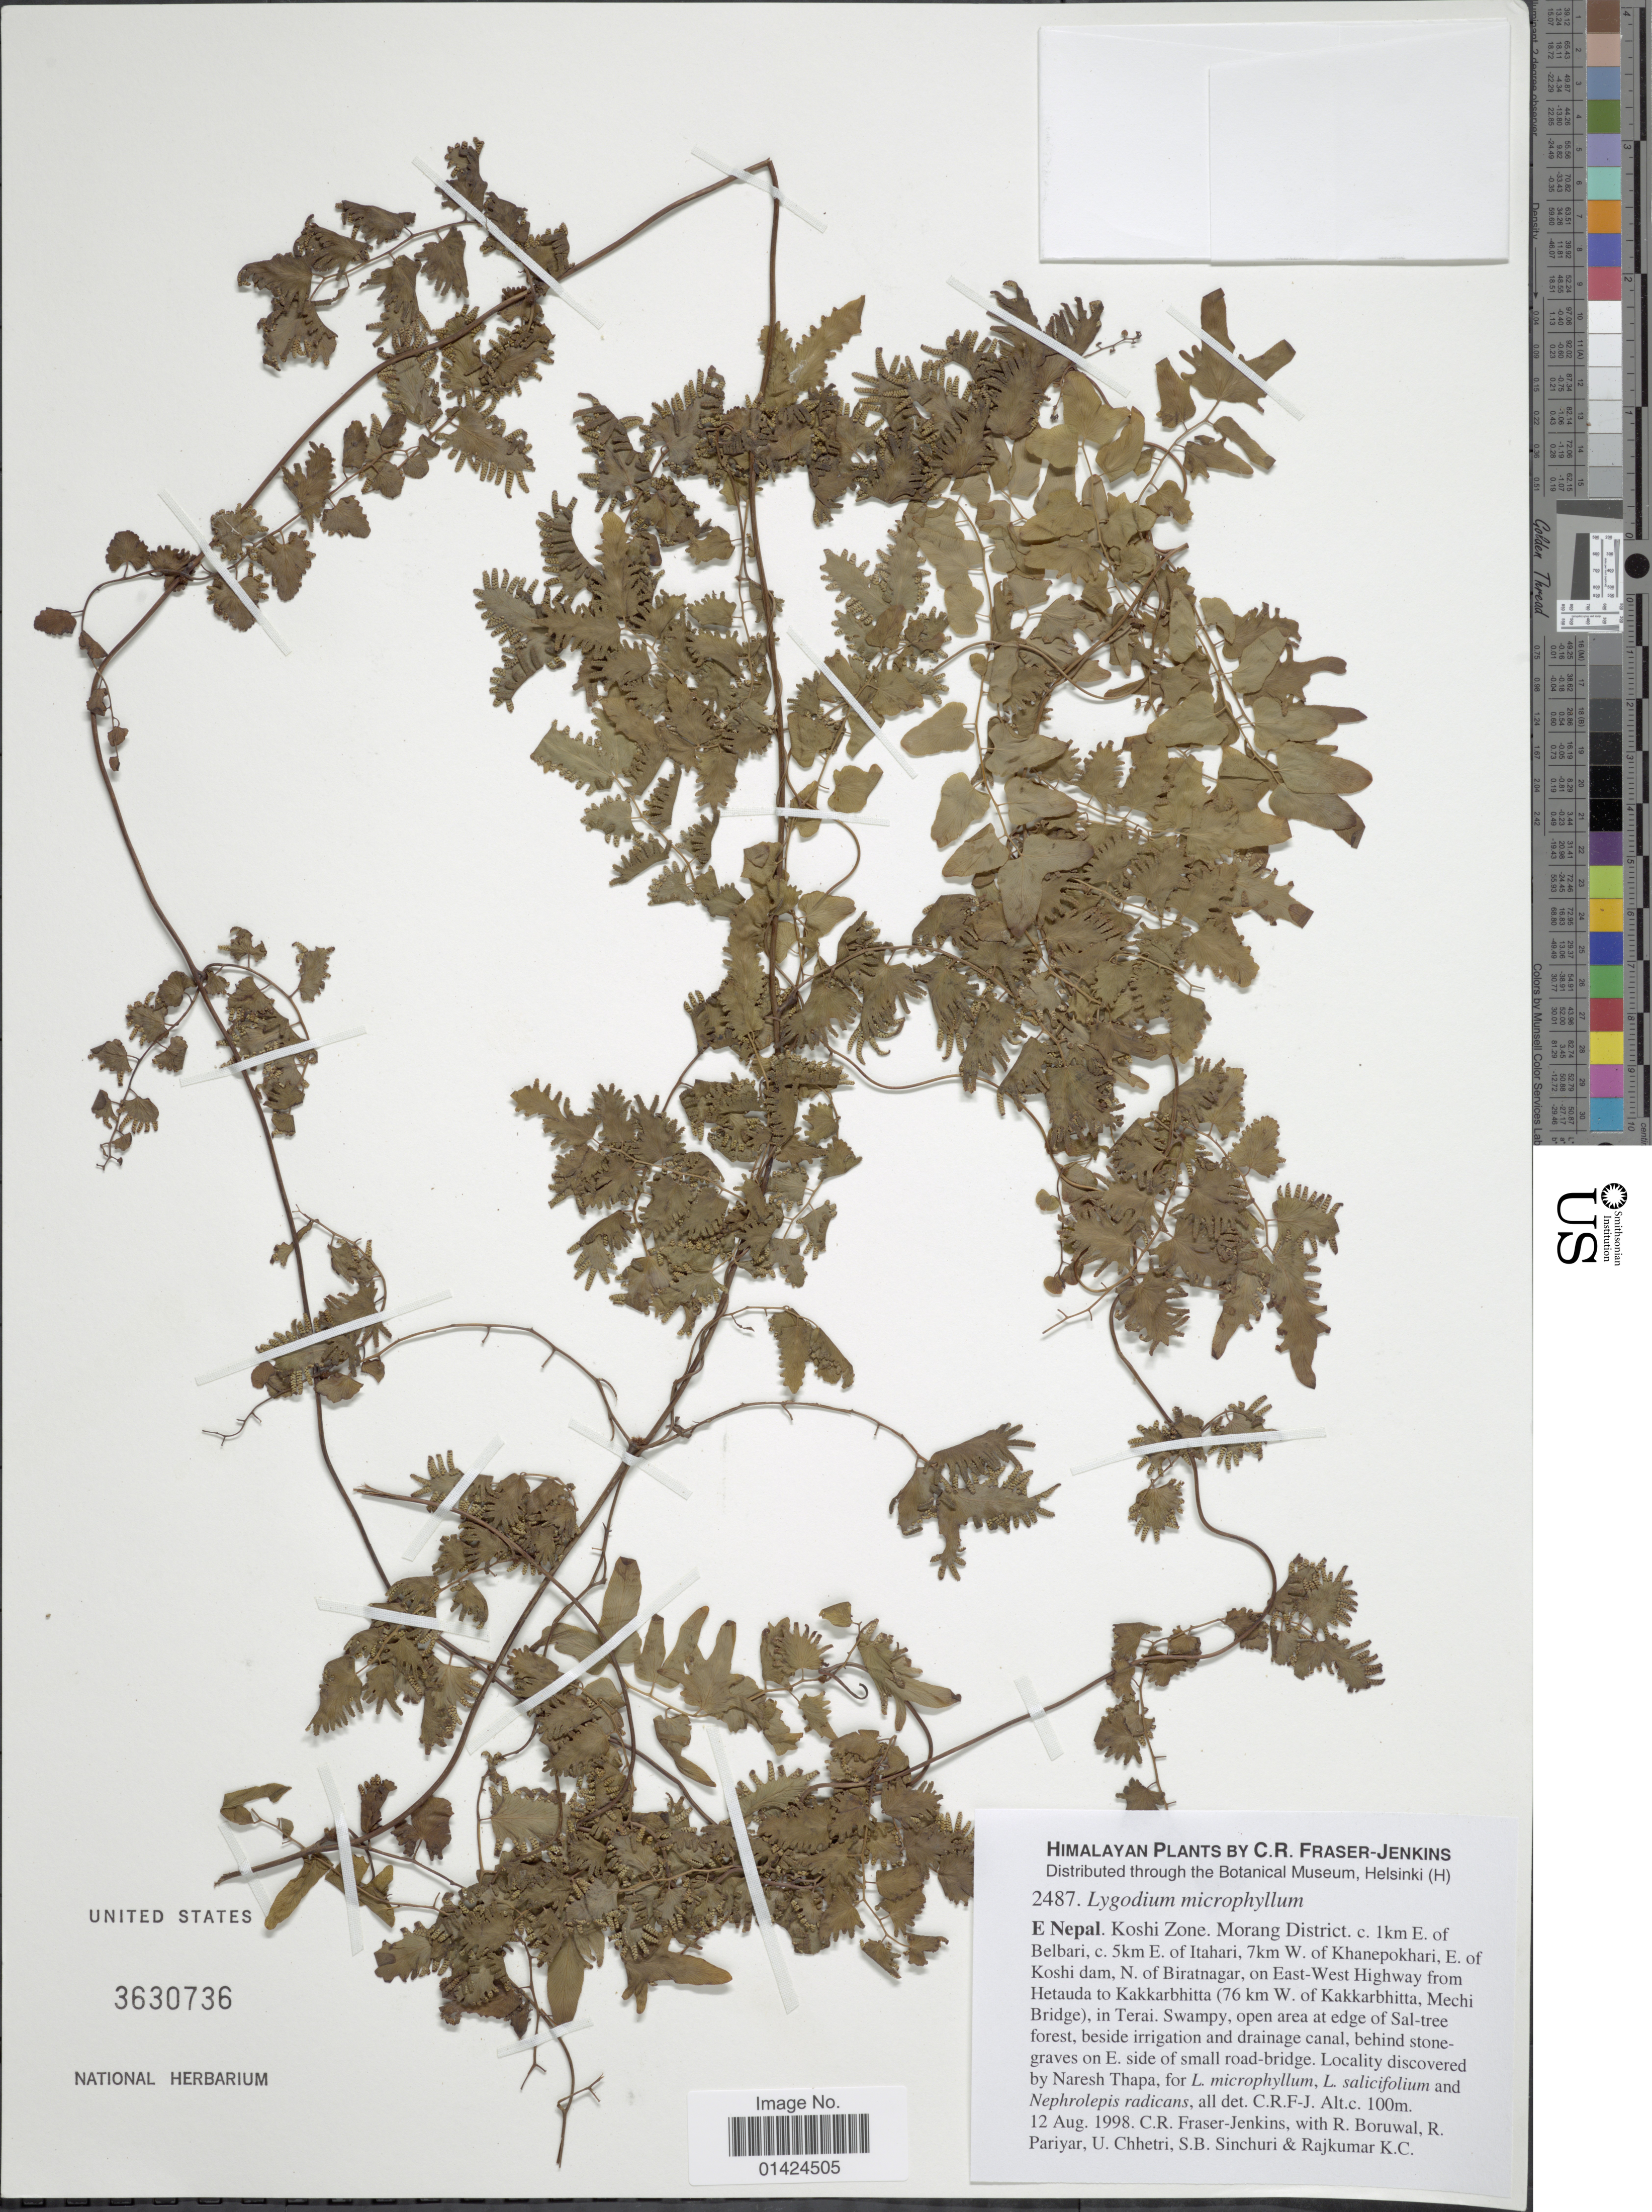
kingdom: Plantae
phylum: Tracheophyta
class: Polypodiopsida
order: Schizaeales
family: Lygodiaceae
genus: Lygodium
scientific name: Lygodium microphyllum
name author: (Cav.) R. Br.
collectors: C. R. Fraser-Jenkins, R. Boruwal, R. Pariyar, U. Chhetri & et al.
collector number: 2487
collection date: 1998-08-12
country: Nepal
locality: E. Nepal. Koshi Zone. Morang District.c.1 km E. of Belbari, c. 5 km E. of Itahari, 7 km W. of Khanepokhari, E. ofKoshi dam, N. of Biratnagar, on East-West Highway from Hetauda to Kakkarbhitta (76 km W. of Kakkarbhitta), Mechi Bridge), in Terai.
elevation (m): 100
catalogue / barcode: US 3630736